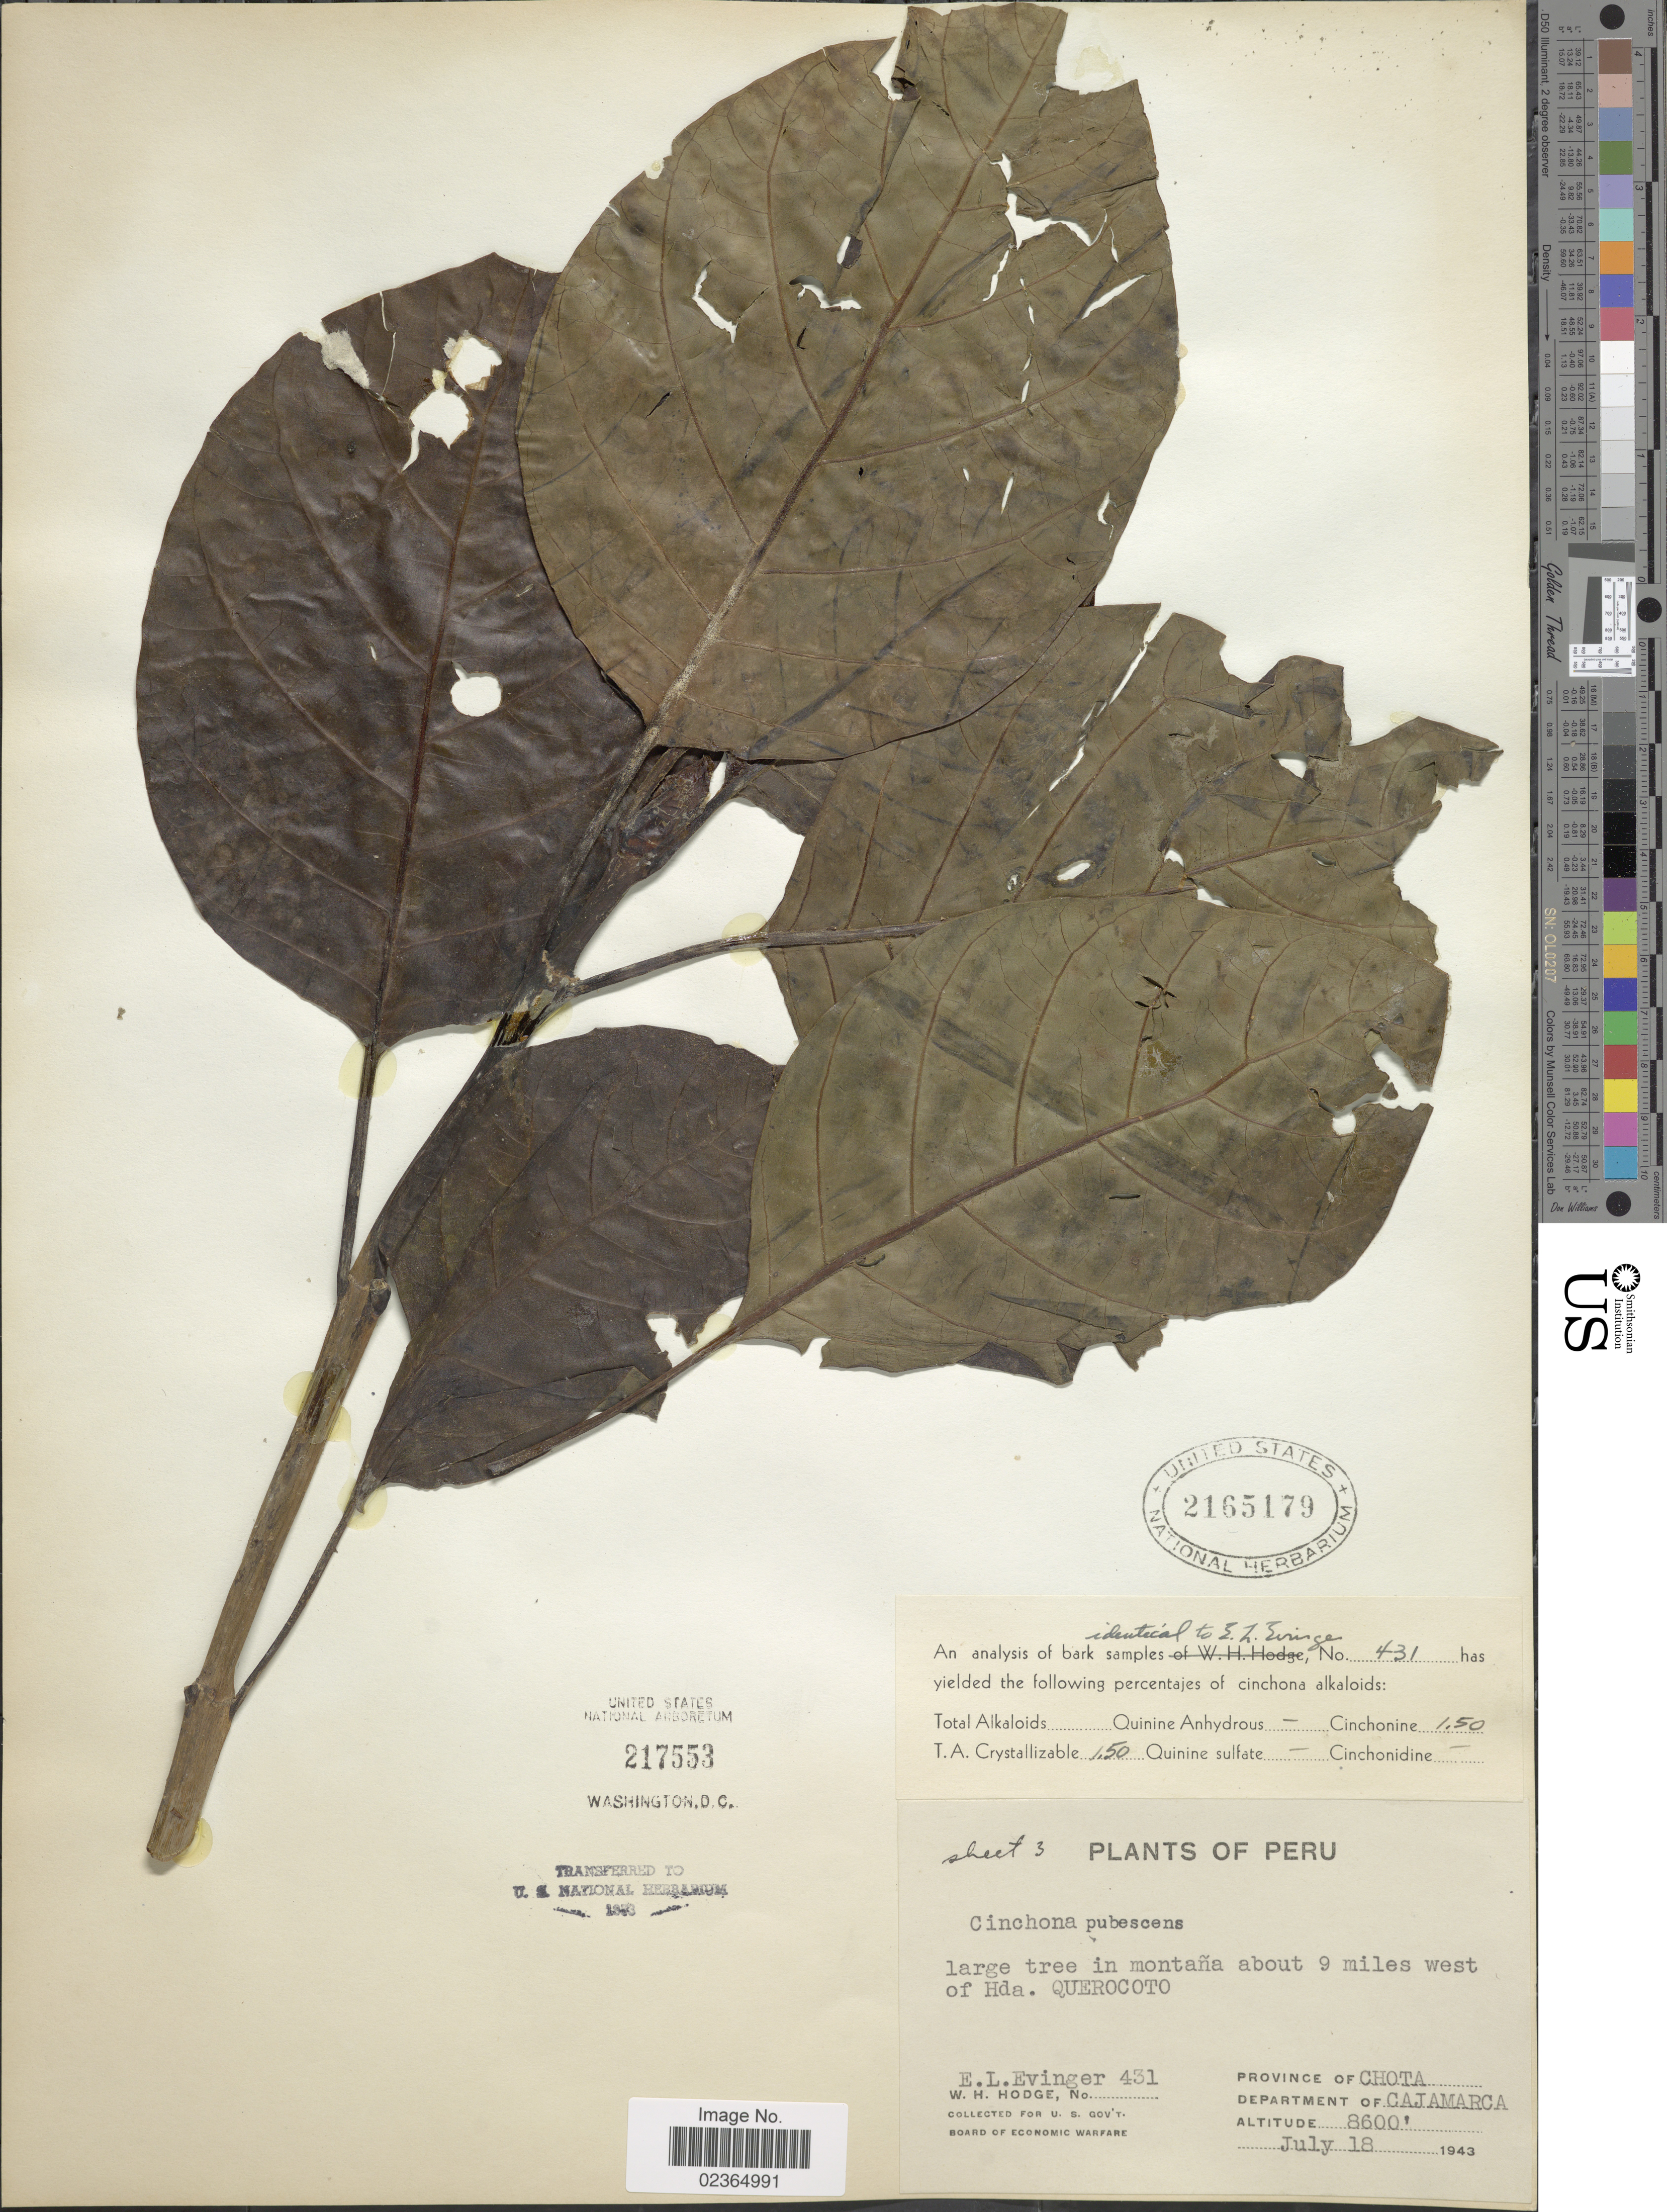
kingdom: Plantae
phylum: Tracheophyta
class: Magnoliopsida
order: Gentianales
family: Rubiaceae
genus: Cinchona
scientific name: Cinchona pubescens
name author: Vahl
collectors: E. Evinger & W. Hodge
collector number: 431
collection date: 1943-07-18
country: Peru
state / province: Cajamarca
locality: About 9 miles west of Hda. Querocoto. Province of Chota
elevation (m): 2621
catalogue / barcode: US 2165179